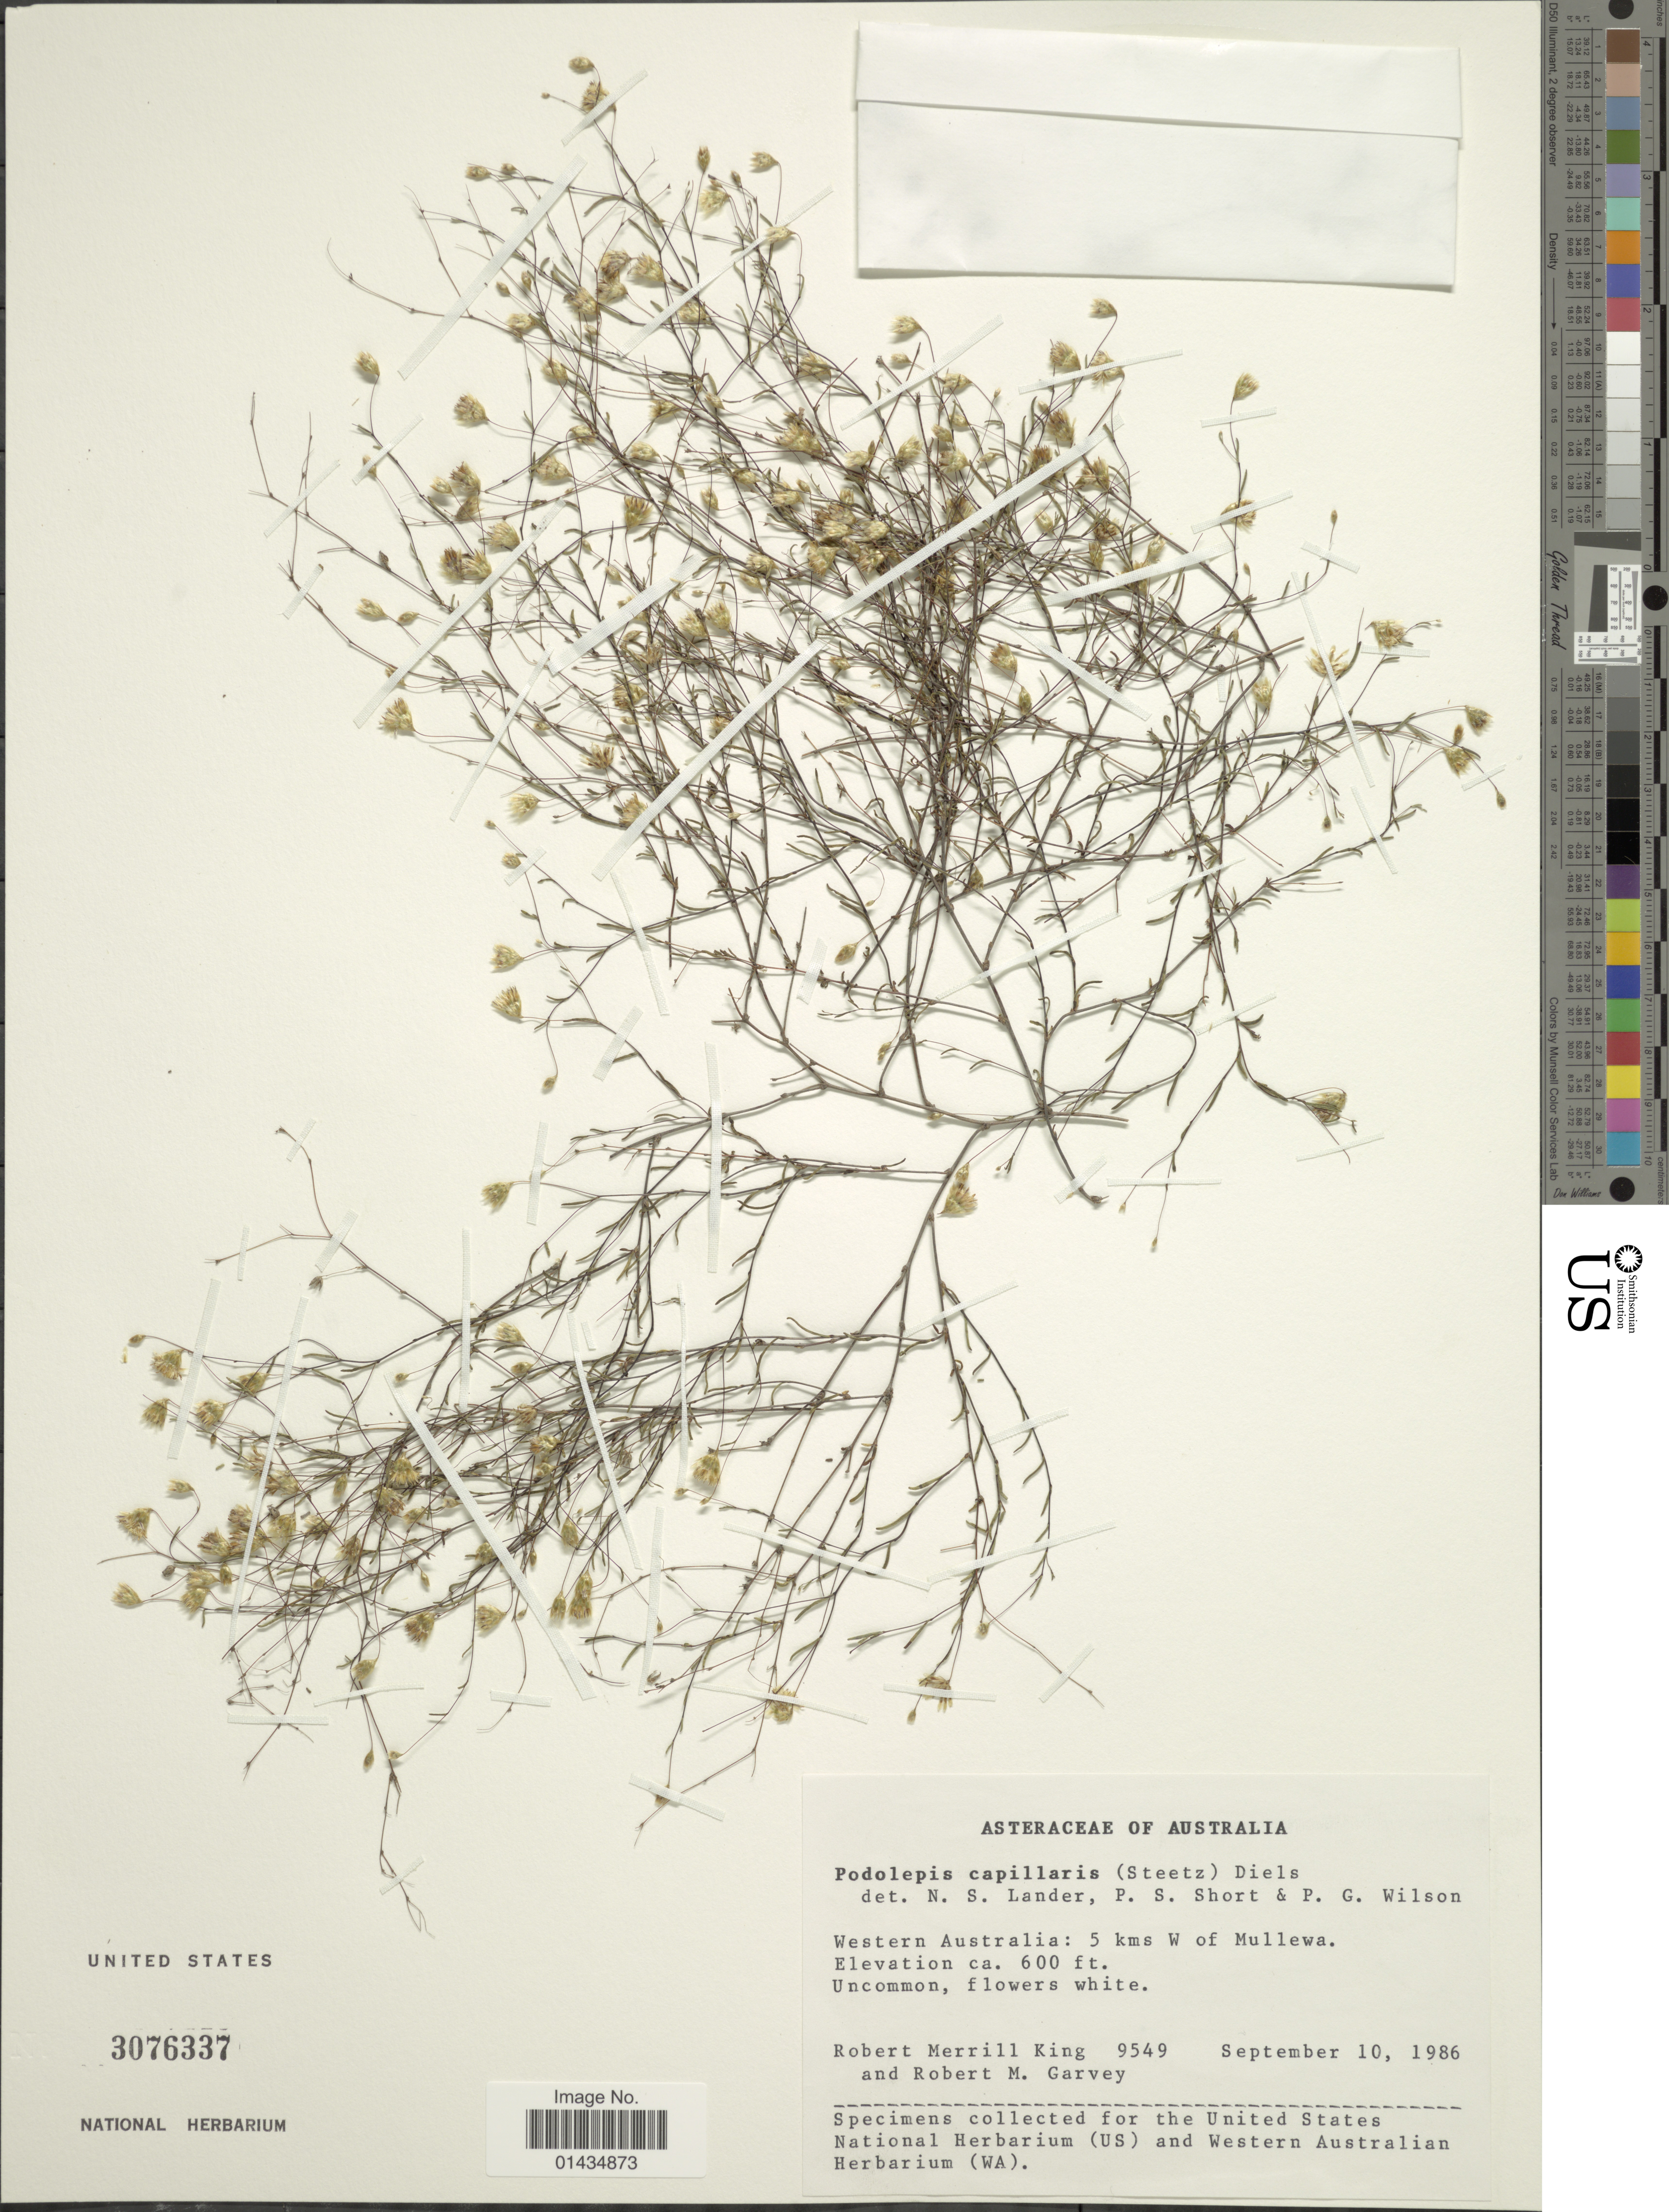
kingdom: Plantae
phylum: Tracheophyta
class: Magnoliopsida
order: Asterales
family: Asteraceae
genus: Podolepis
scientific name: Podolepis capillaris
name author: (Steetz) Diels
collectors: R. M. King & R. Garvey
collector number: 9549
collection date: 1986-09-10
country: Australia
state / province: Western Australia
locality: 5 kms W of Mullewa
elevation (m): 183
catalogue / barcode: US 3076337